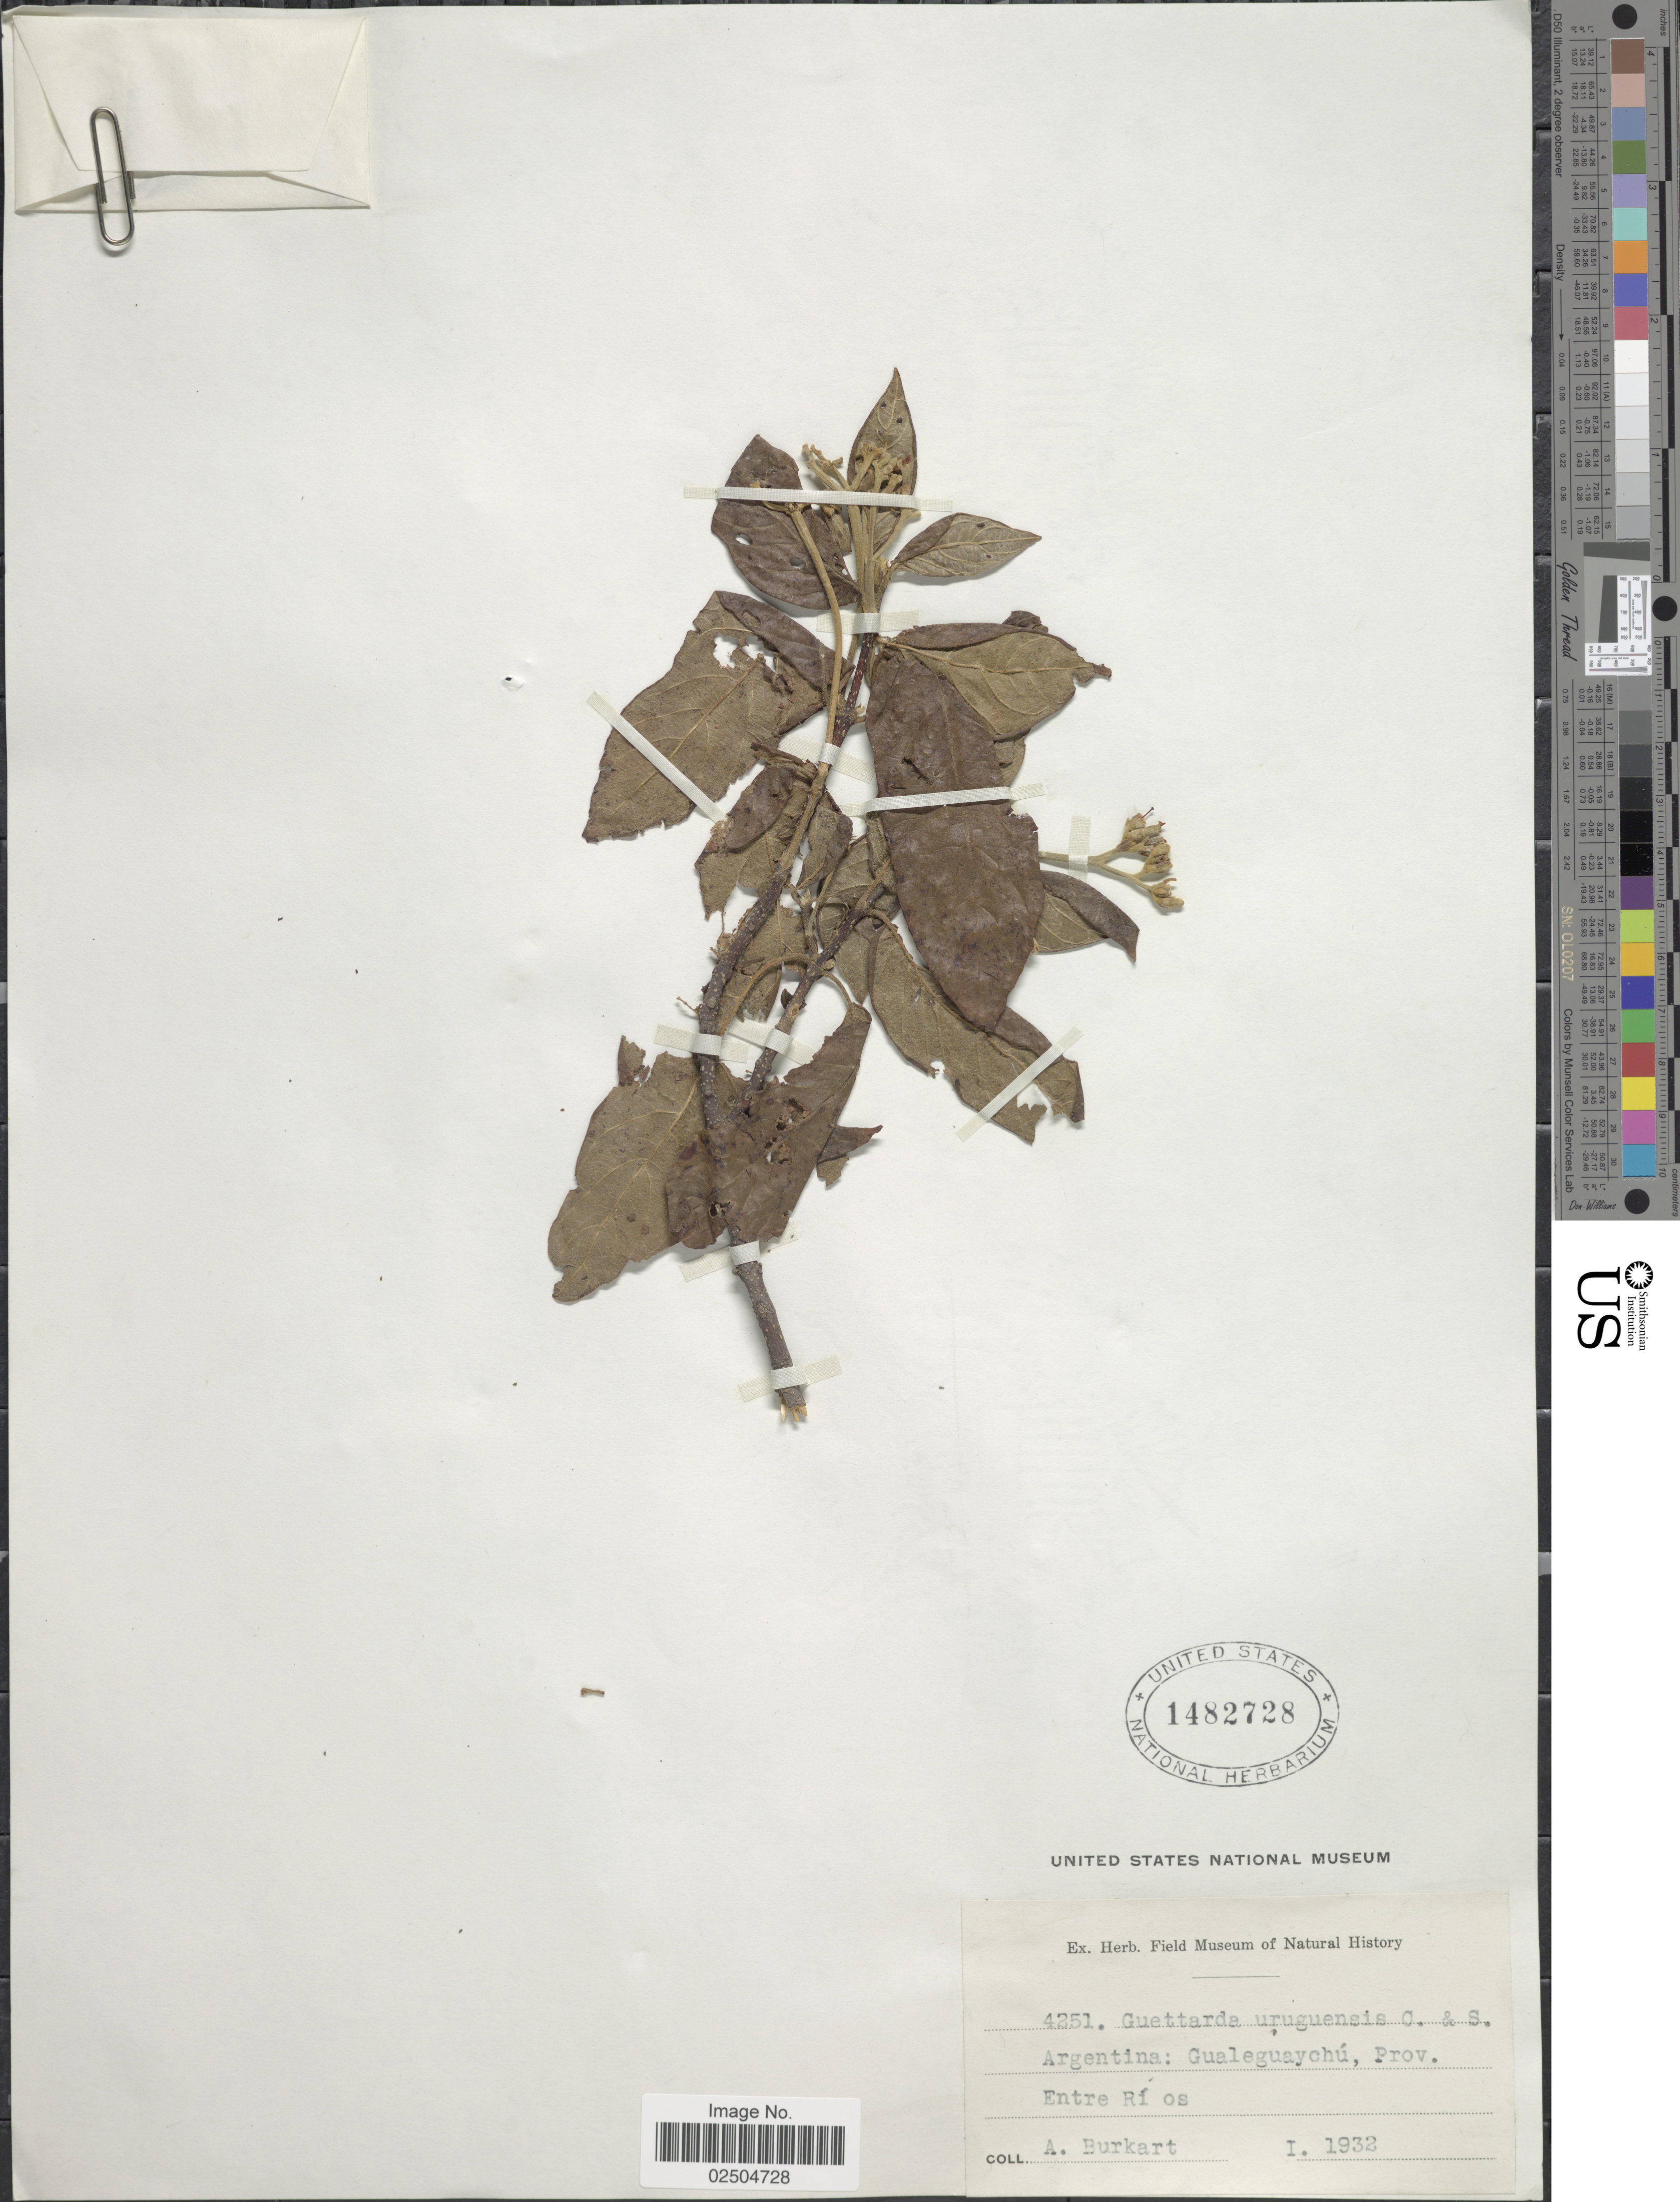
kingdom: Plantae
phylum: Tracheophyta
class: Magnoliopsida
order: Gentianales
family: Rubiaceae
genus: Guettarda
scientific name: Guettarda uruguensis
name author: Cham. & Schltdl.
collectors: A. E. Burkart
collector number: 4251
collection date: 1932-01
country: Argentina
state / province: Entre Rios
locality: Argentina: Gualeguaychu, Prov. Entre Rios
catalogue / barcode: US 1482728